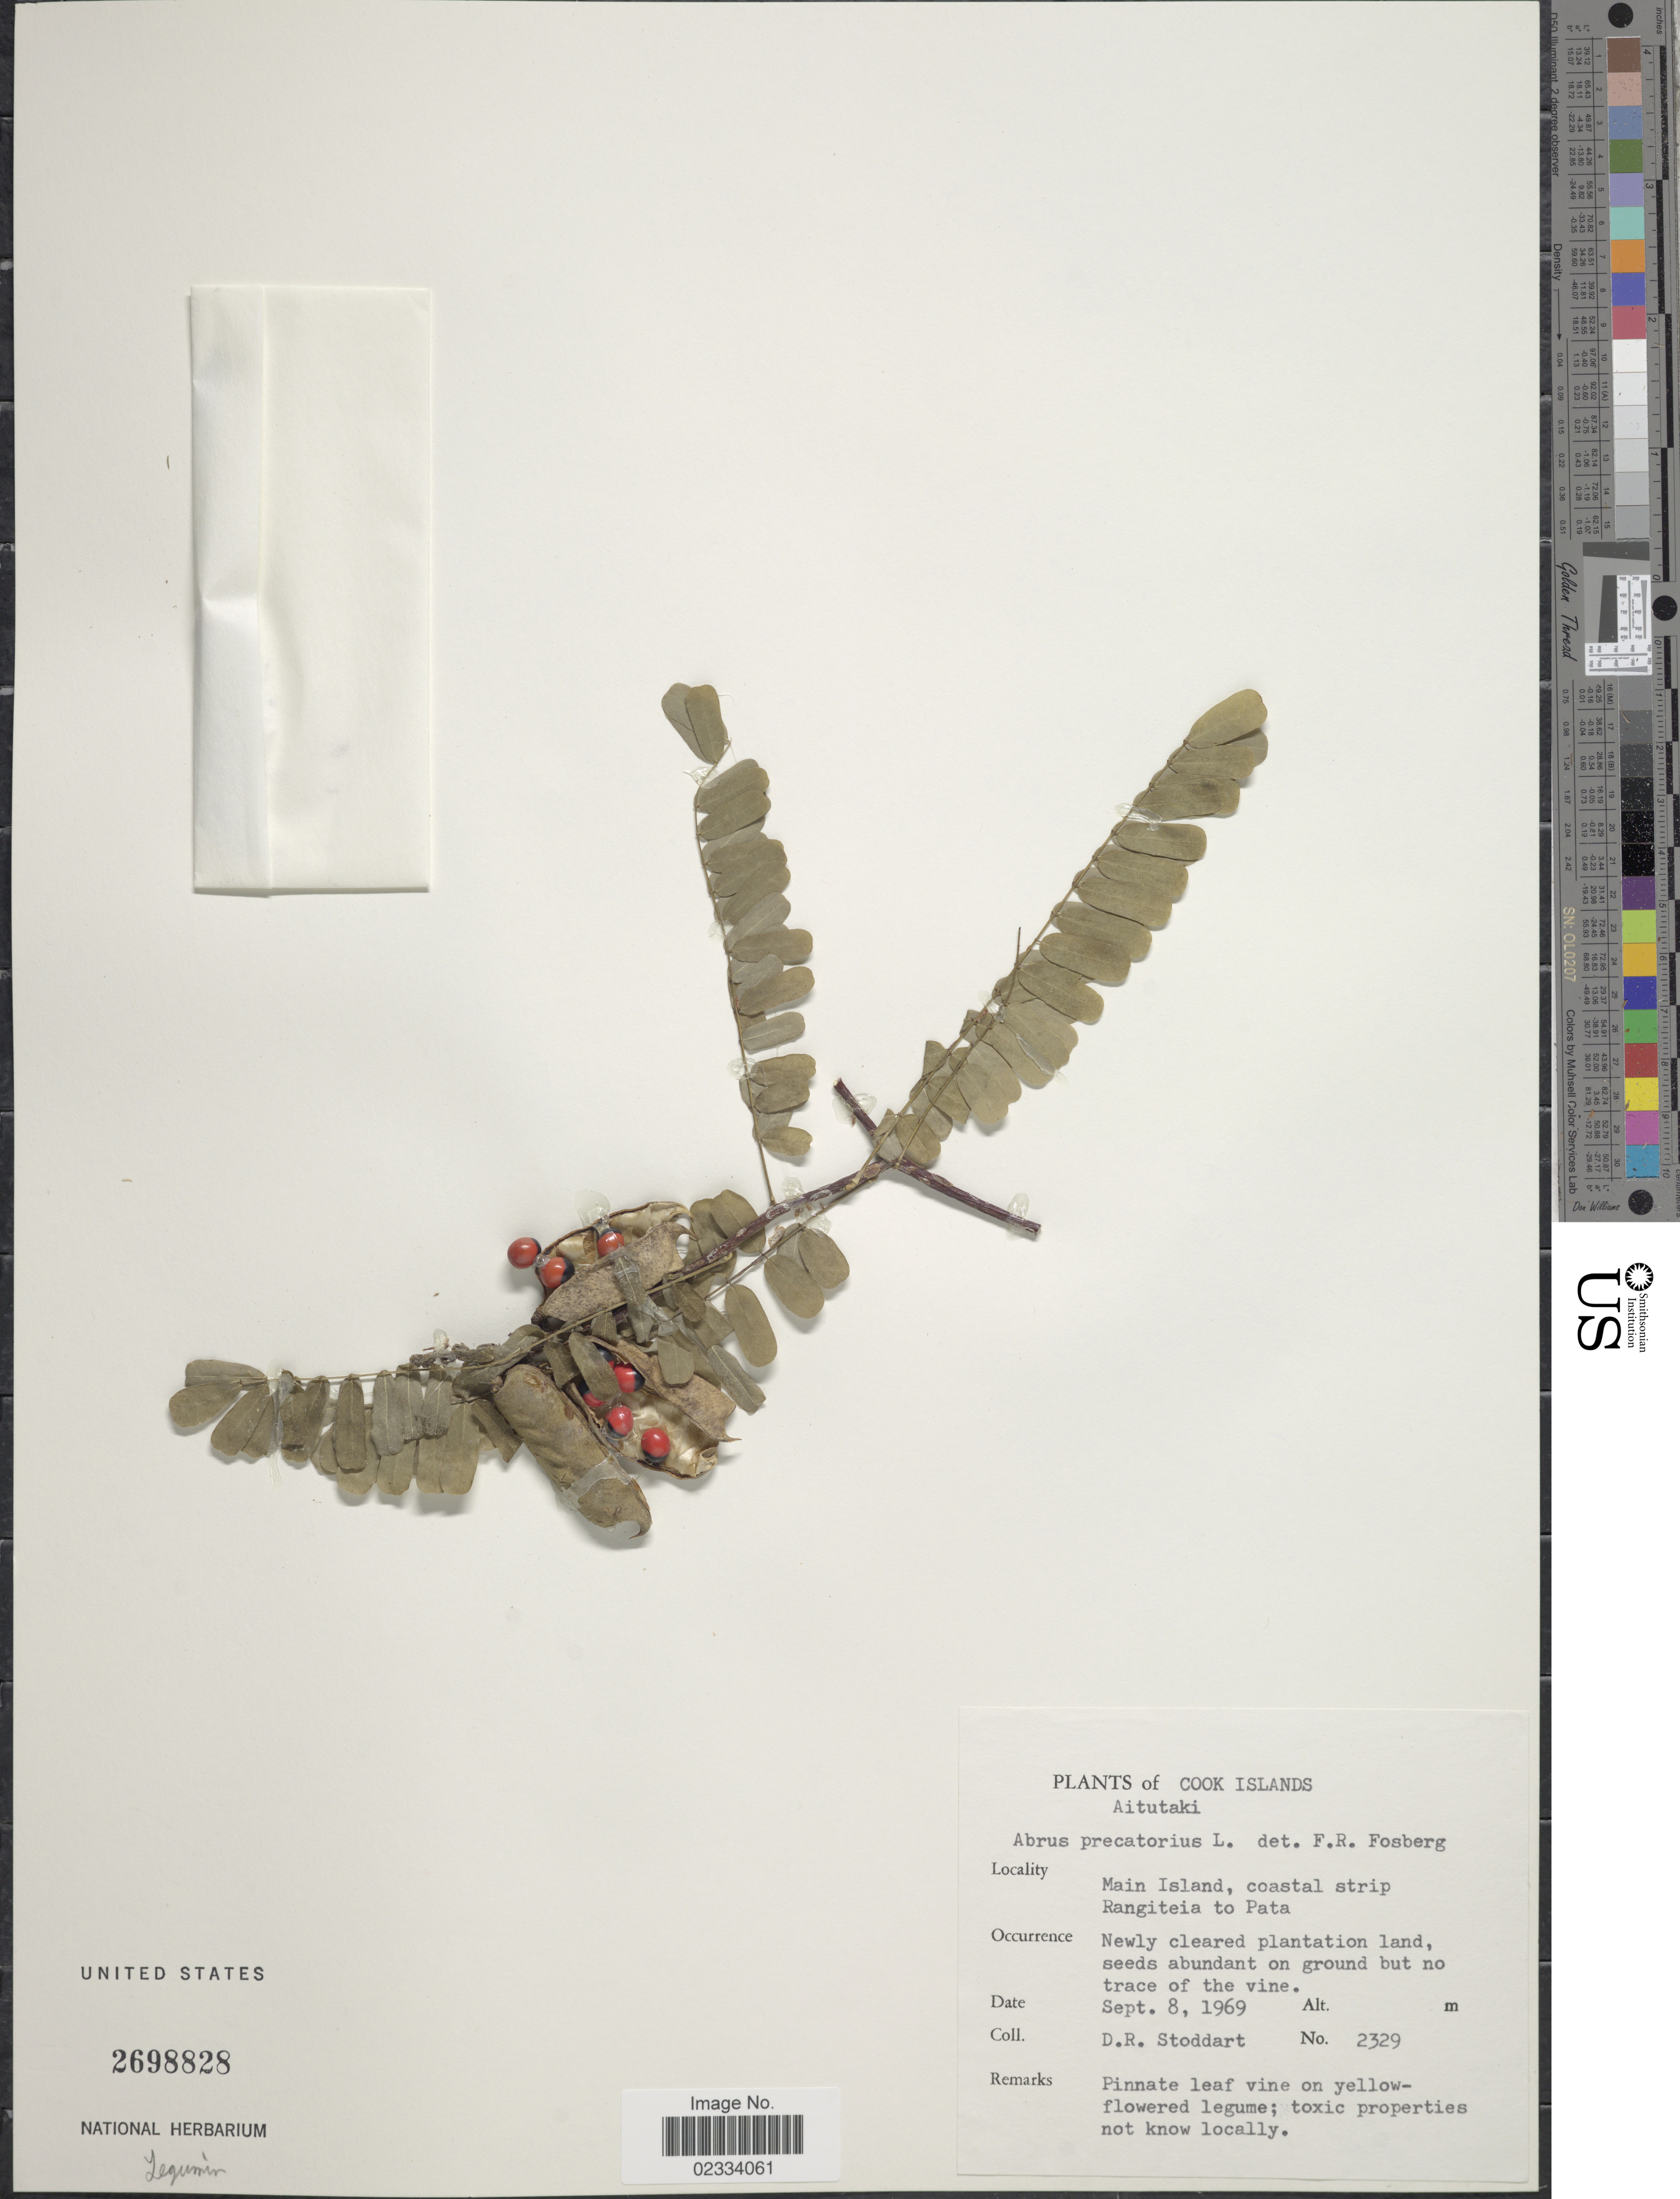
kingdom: Plantae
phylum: Tracheophyta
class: Magnoliopsida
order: Fabales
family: Fabaceae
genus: Abrus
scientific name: Abrus precatorius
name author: L.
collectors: D. R. Stoddart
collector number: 2329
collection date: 1969-09-08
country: Cook Islands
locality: Aitutaki. Main Island, coastal strip Rangiteia to Pata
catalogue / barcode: US 2698828